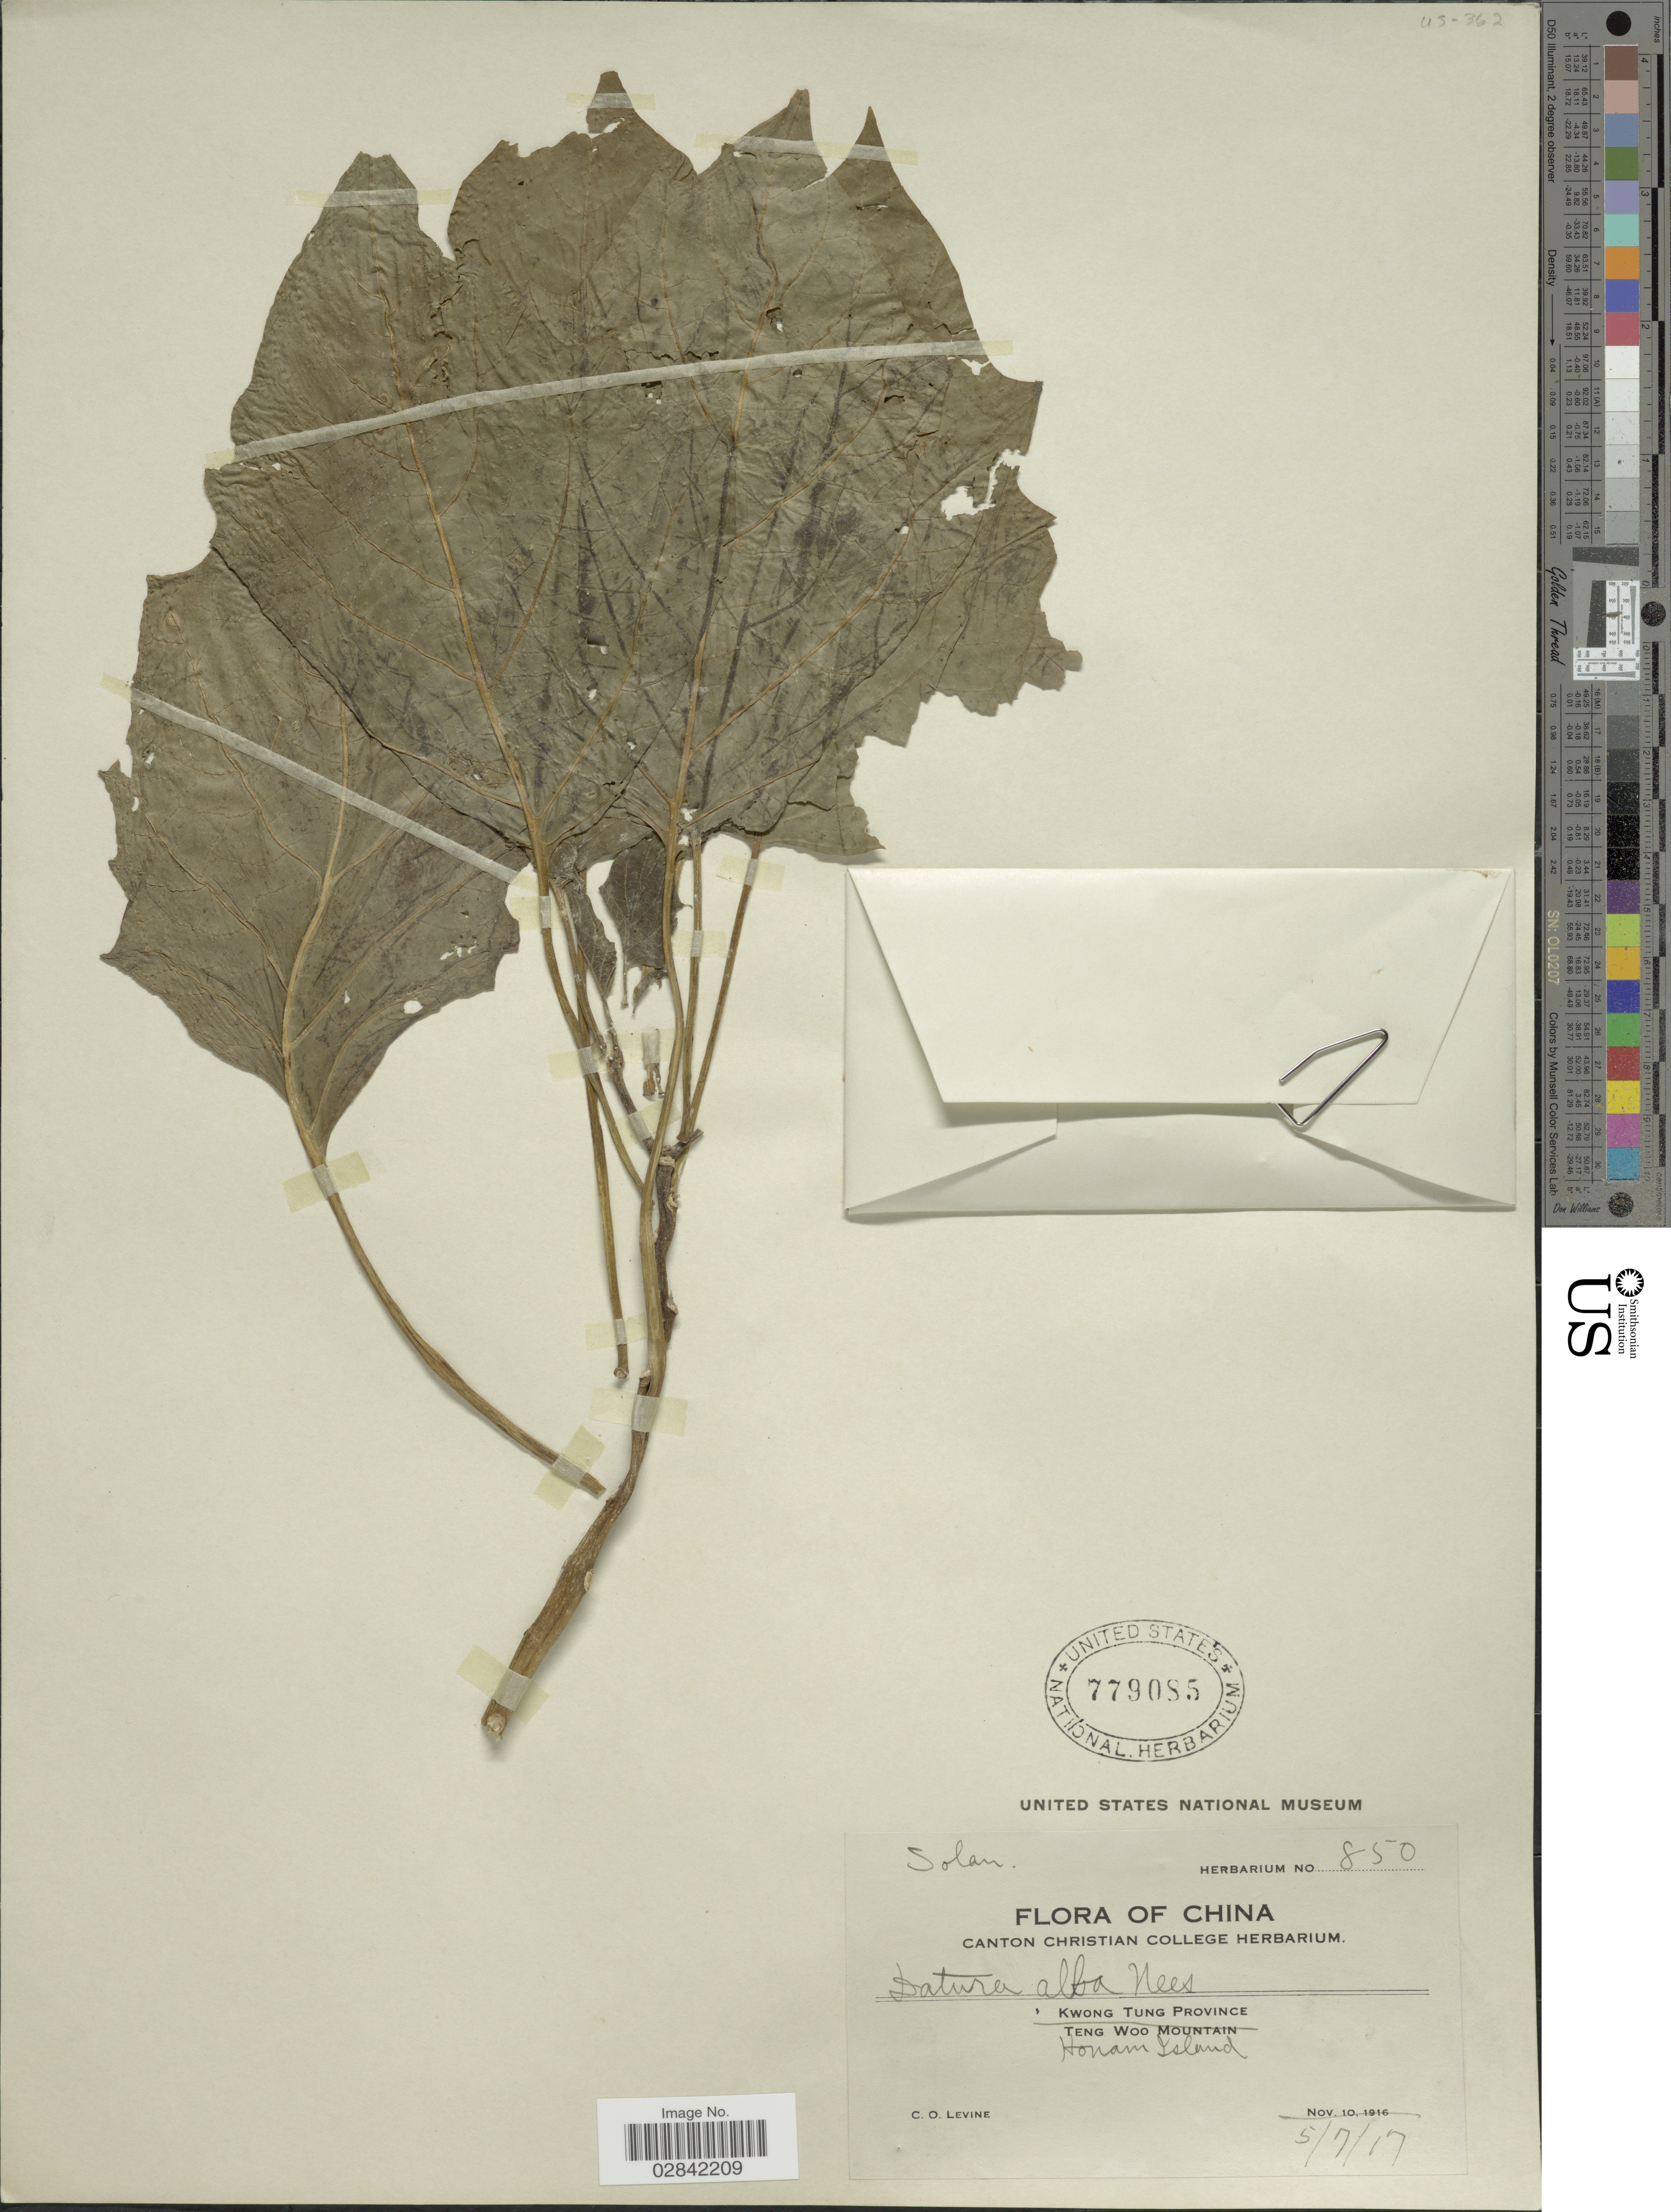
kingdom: Plantae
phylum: Tracheophyta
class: Magnoliopsida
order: Solanales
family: Solanaceae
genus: Datura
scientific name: Datura metel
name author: L.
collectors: C. O. Levine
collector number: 850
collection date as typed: Transcribed d/m/y: 5/7/17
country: China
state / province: Guangdong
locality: Kwong Tung Province, Teng Woo Mountain, Honam Island.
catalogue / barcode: US 779085